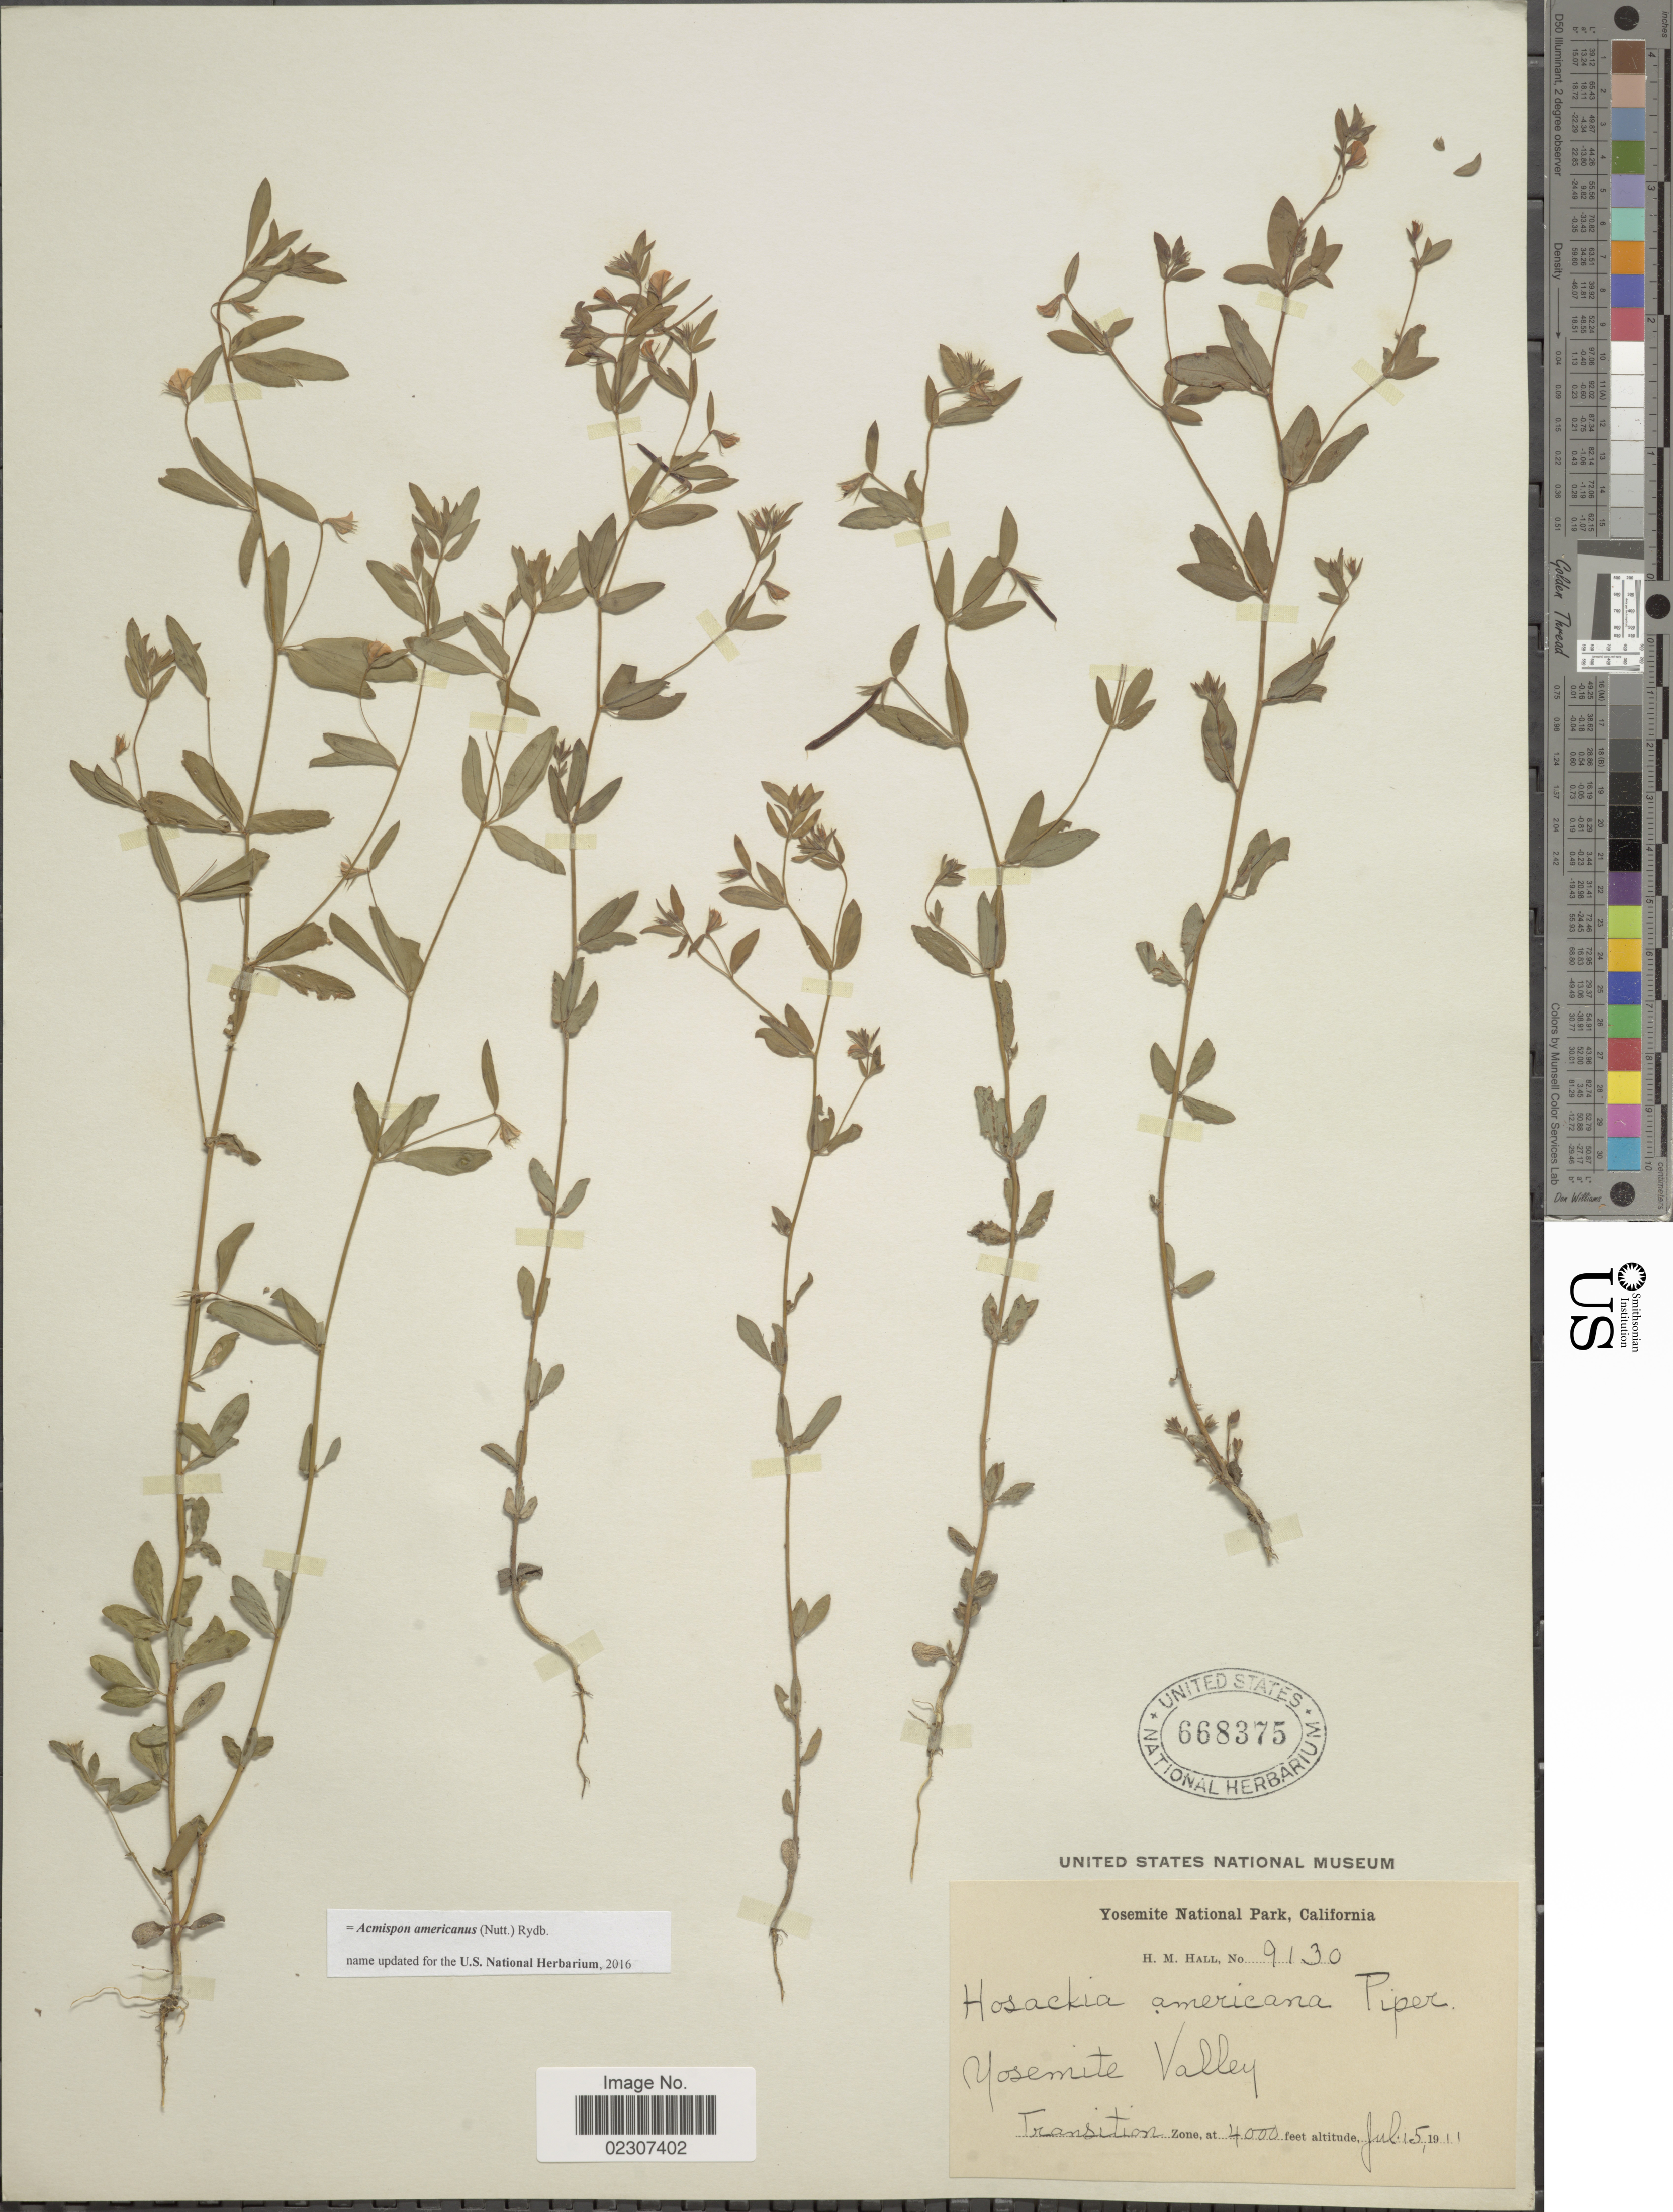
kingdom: Plantae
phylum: Tracheophyta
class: Magnoliopsida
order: Fabales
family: Fabaceae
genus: Acmispon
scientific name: Acmispon americanus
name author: (Nutt.) Rydb.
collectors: H. M. Hall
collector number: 9130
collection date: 1911-07-15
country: United States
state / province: California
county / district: Mariposa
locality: Yosemite National Park, California, Yosemite Valley. Transition Zone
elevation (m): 1219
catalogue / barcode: US 668375